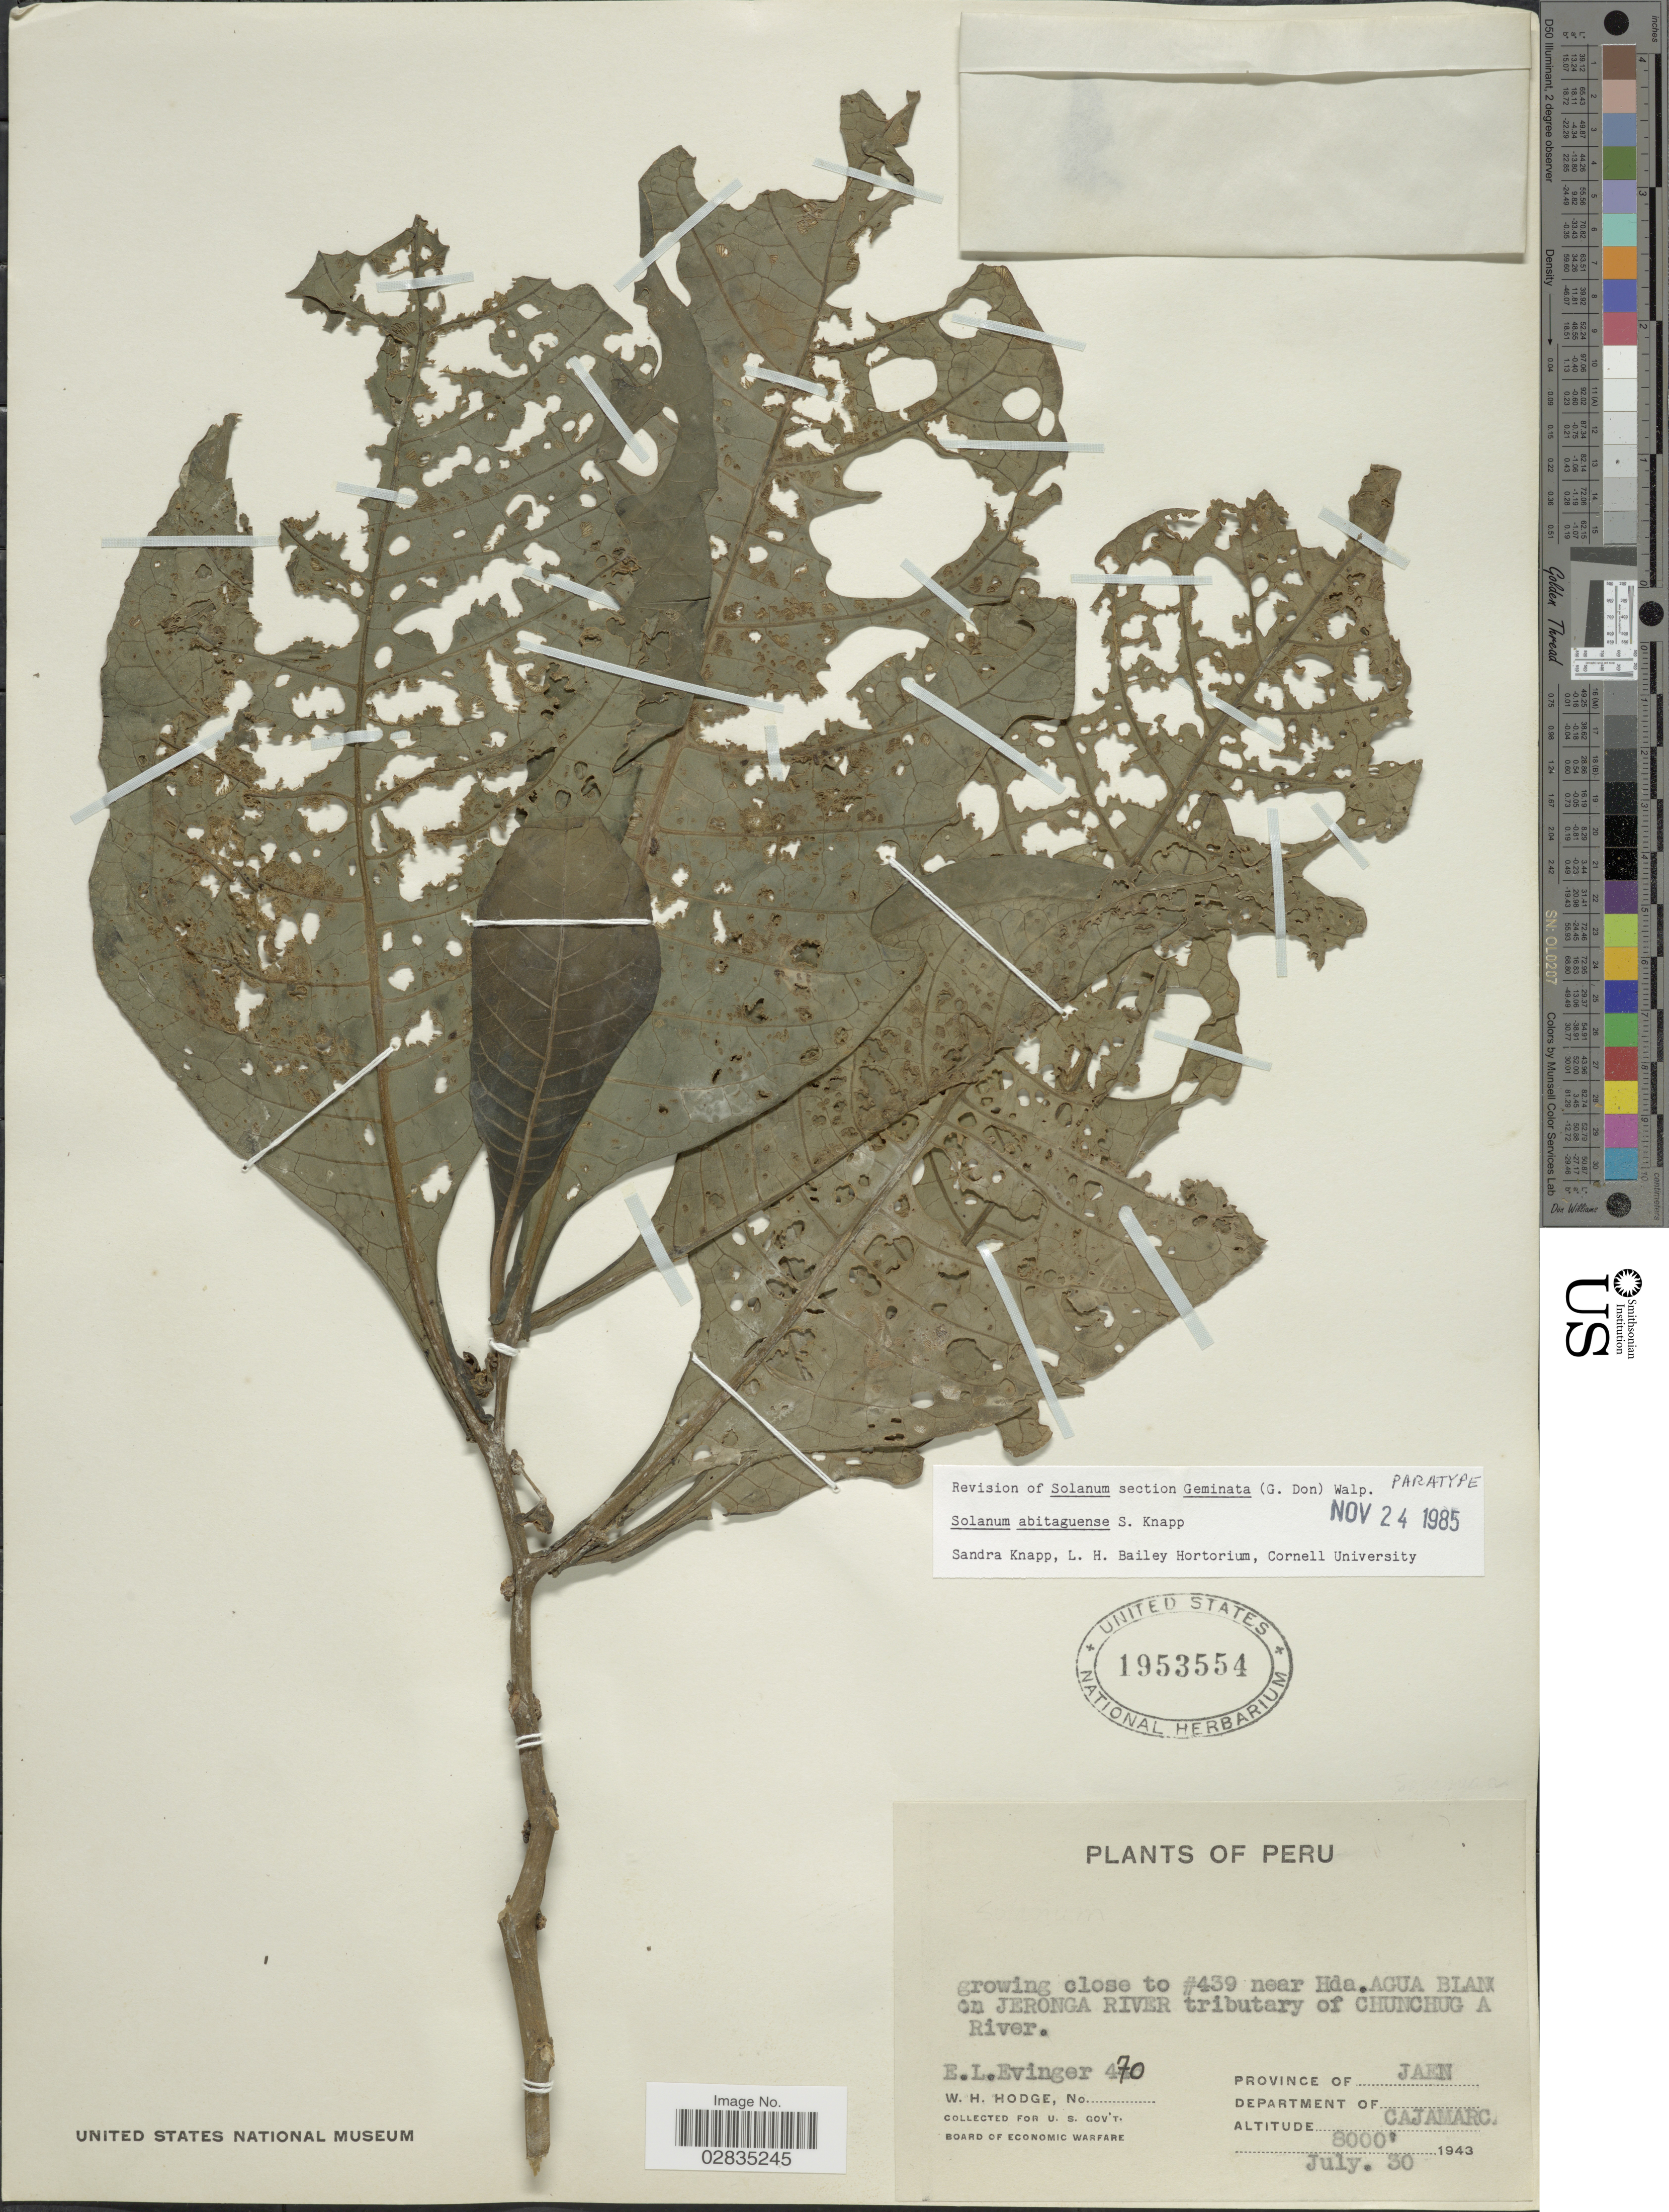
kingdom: Plantae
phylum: Tracheophyta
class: Magnoliopsida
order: Solanales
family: Solanaceae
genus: Solanum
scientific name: Solanum abitaguense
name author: S. Knapp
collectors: E. Evinger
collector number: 470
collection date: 1943-07-30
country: Peru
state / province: Cajamarca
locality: Growing close to #439 near Hda. Agua Blan on Jeronga River tributary of Chunchug A River. Province of Jaen. Department of Cajamarca.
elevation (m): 2438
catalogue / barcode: US 1953554